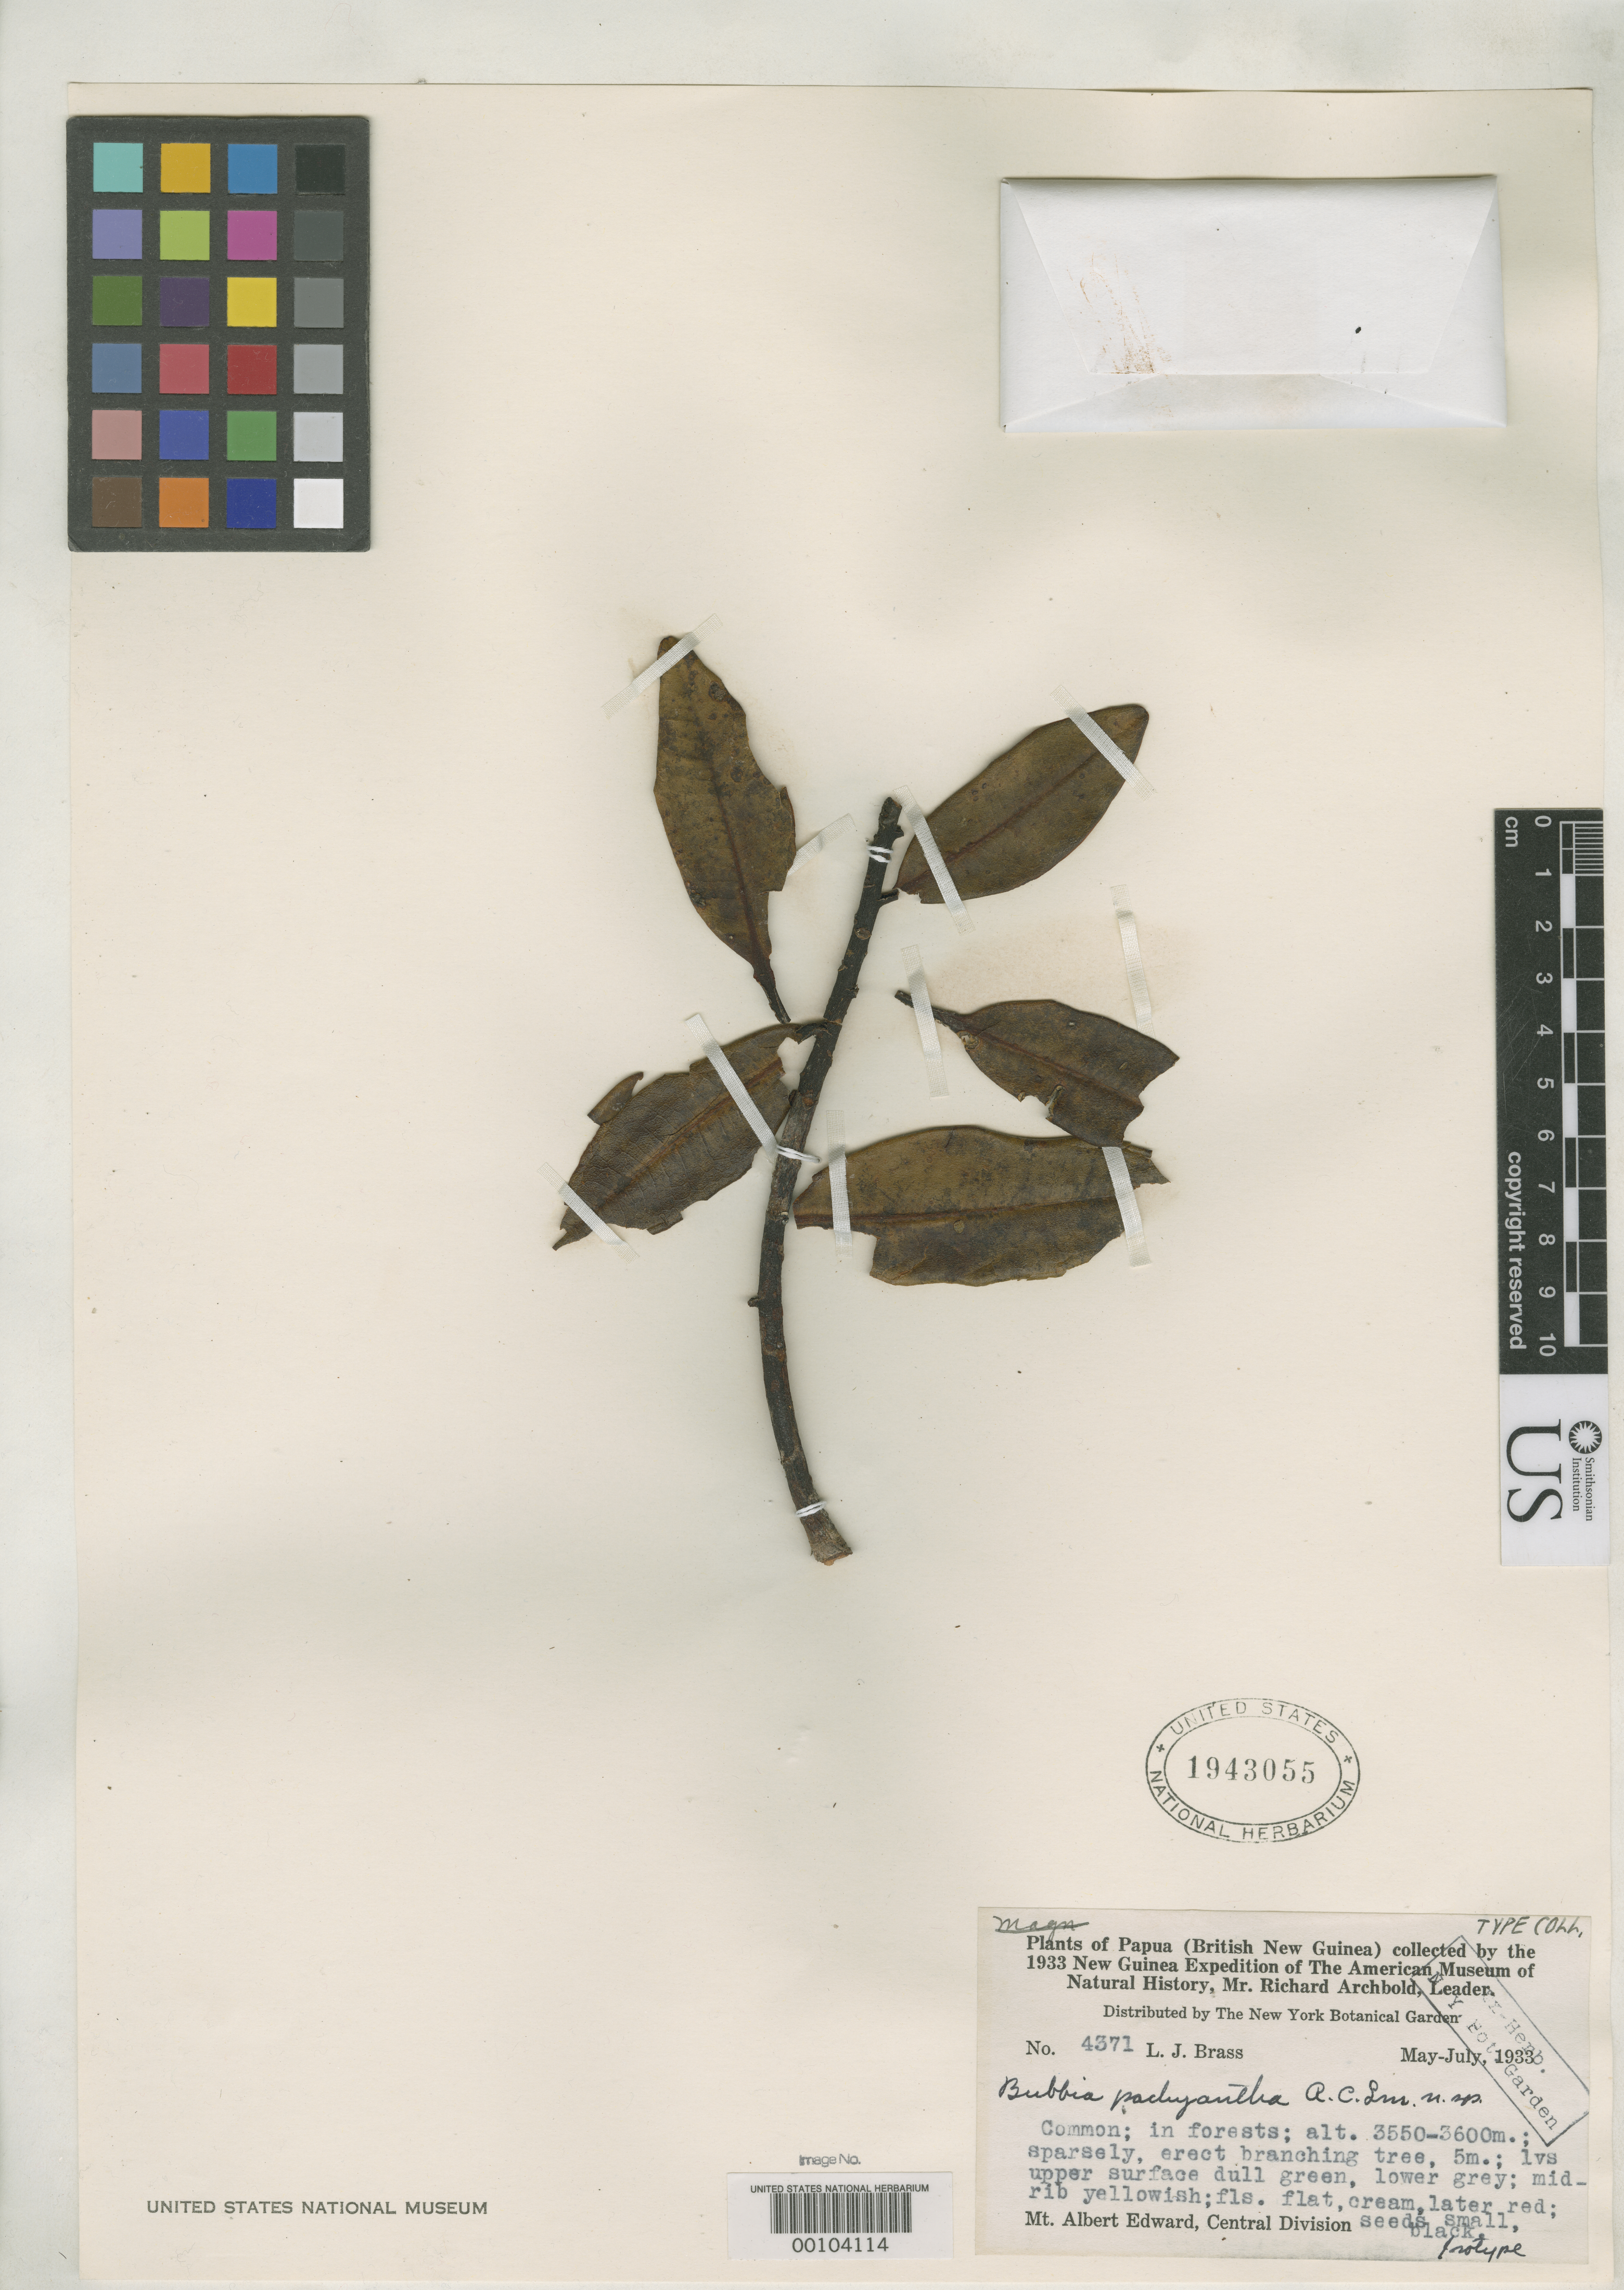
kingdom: Plantae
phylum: Tracheophyta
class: Magnoliopsida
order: Canellales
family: Winteraceae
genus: Bubbia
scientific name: Bubbia pachyantha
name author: A.C. Sm.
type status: Isotype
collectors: L. J. Brass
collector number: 4371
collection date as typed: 29 Jun 1933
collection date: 1933-06-29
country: Papua New Guinea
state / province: Central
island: New Guinea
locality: SW slope of Mt. Albert Edward.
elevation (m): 3550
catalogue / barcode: US 1943055